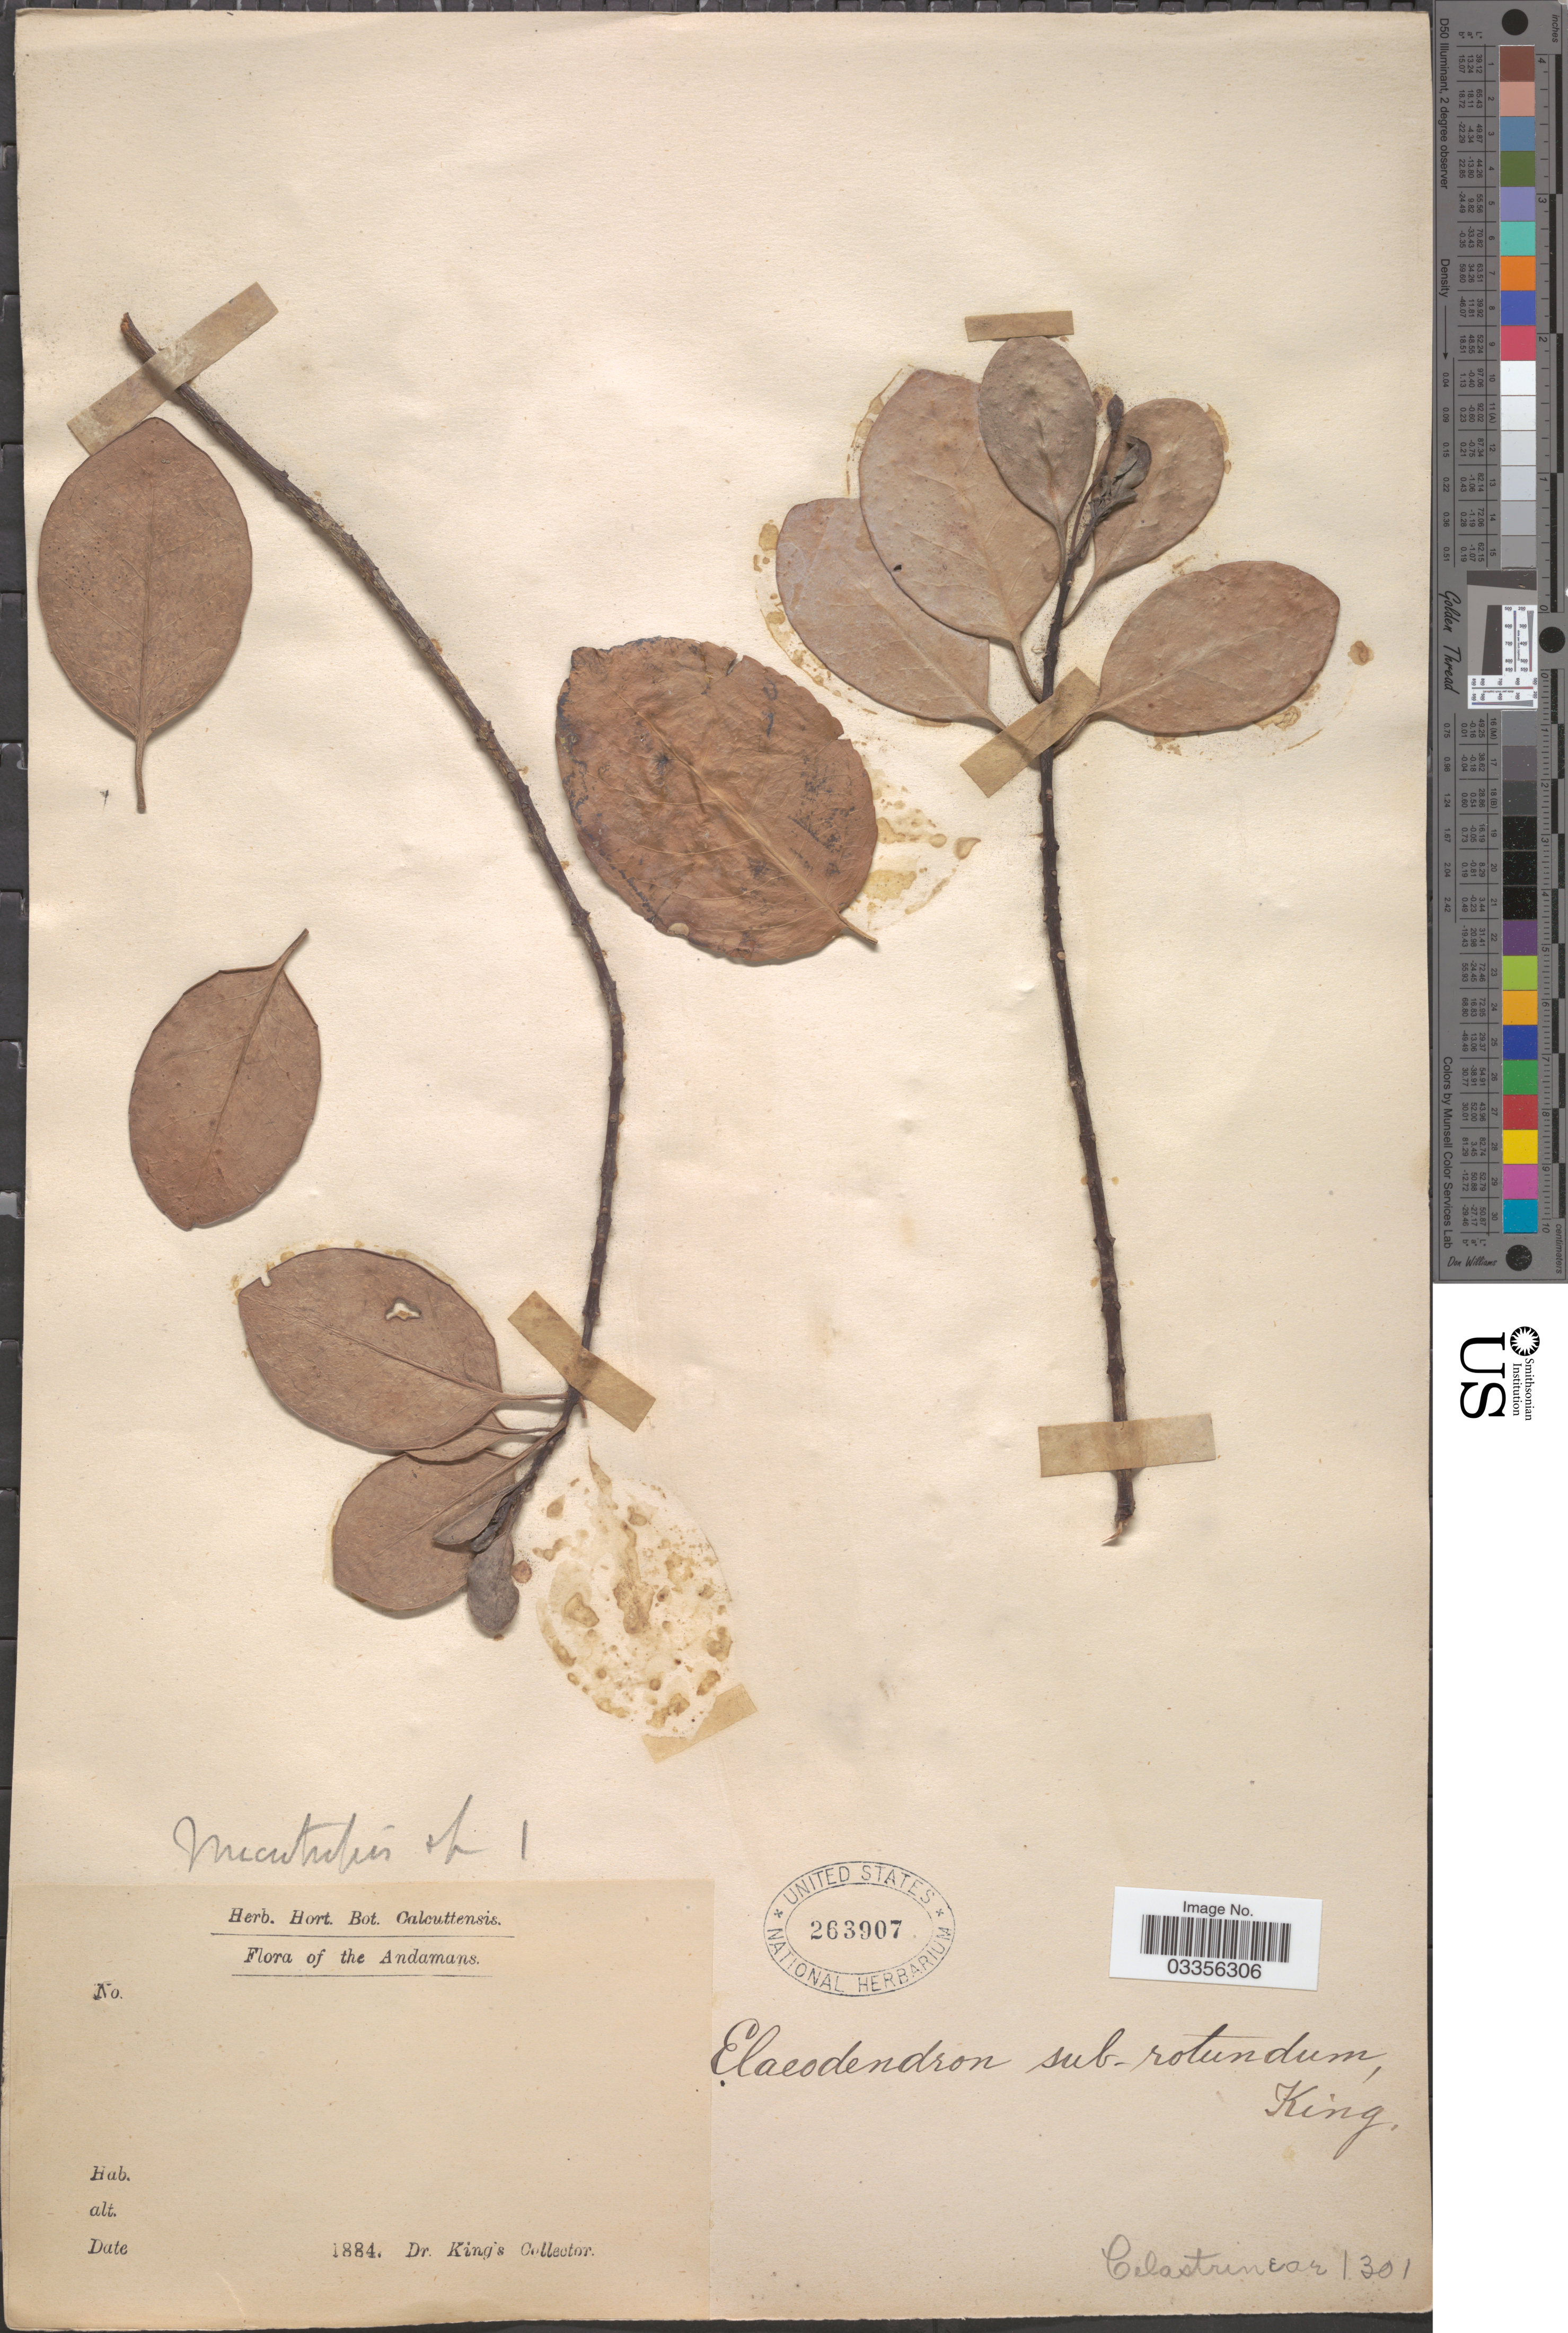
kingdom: Plantae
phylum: Tracheophyta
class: Magnoliopsida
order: Celastrales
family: Celastraceae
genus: Elaeodendron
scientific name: Elaeodendron viburnifolium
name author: (Juss.) Merr.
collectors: Dr. King's collector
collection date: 1884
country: India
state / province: Andaman and Nicobar Islands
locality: Andamans.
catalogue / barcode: US 263907